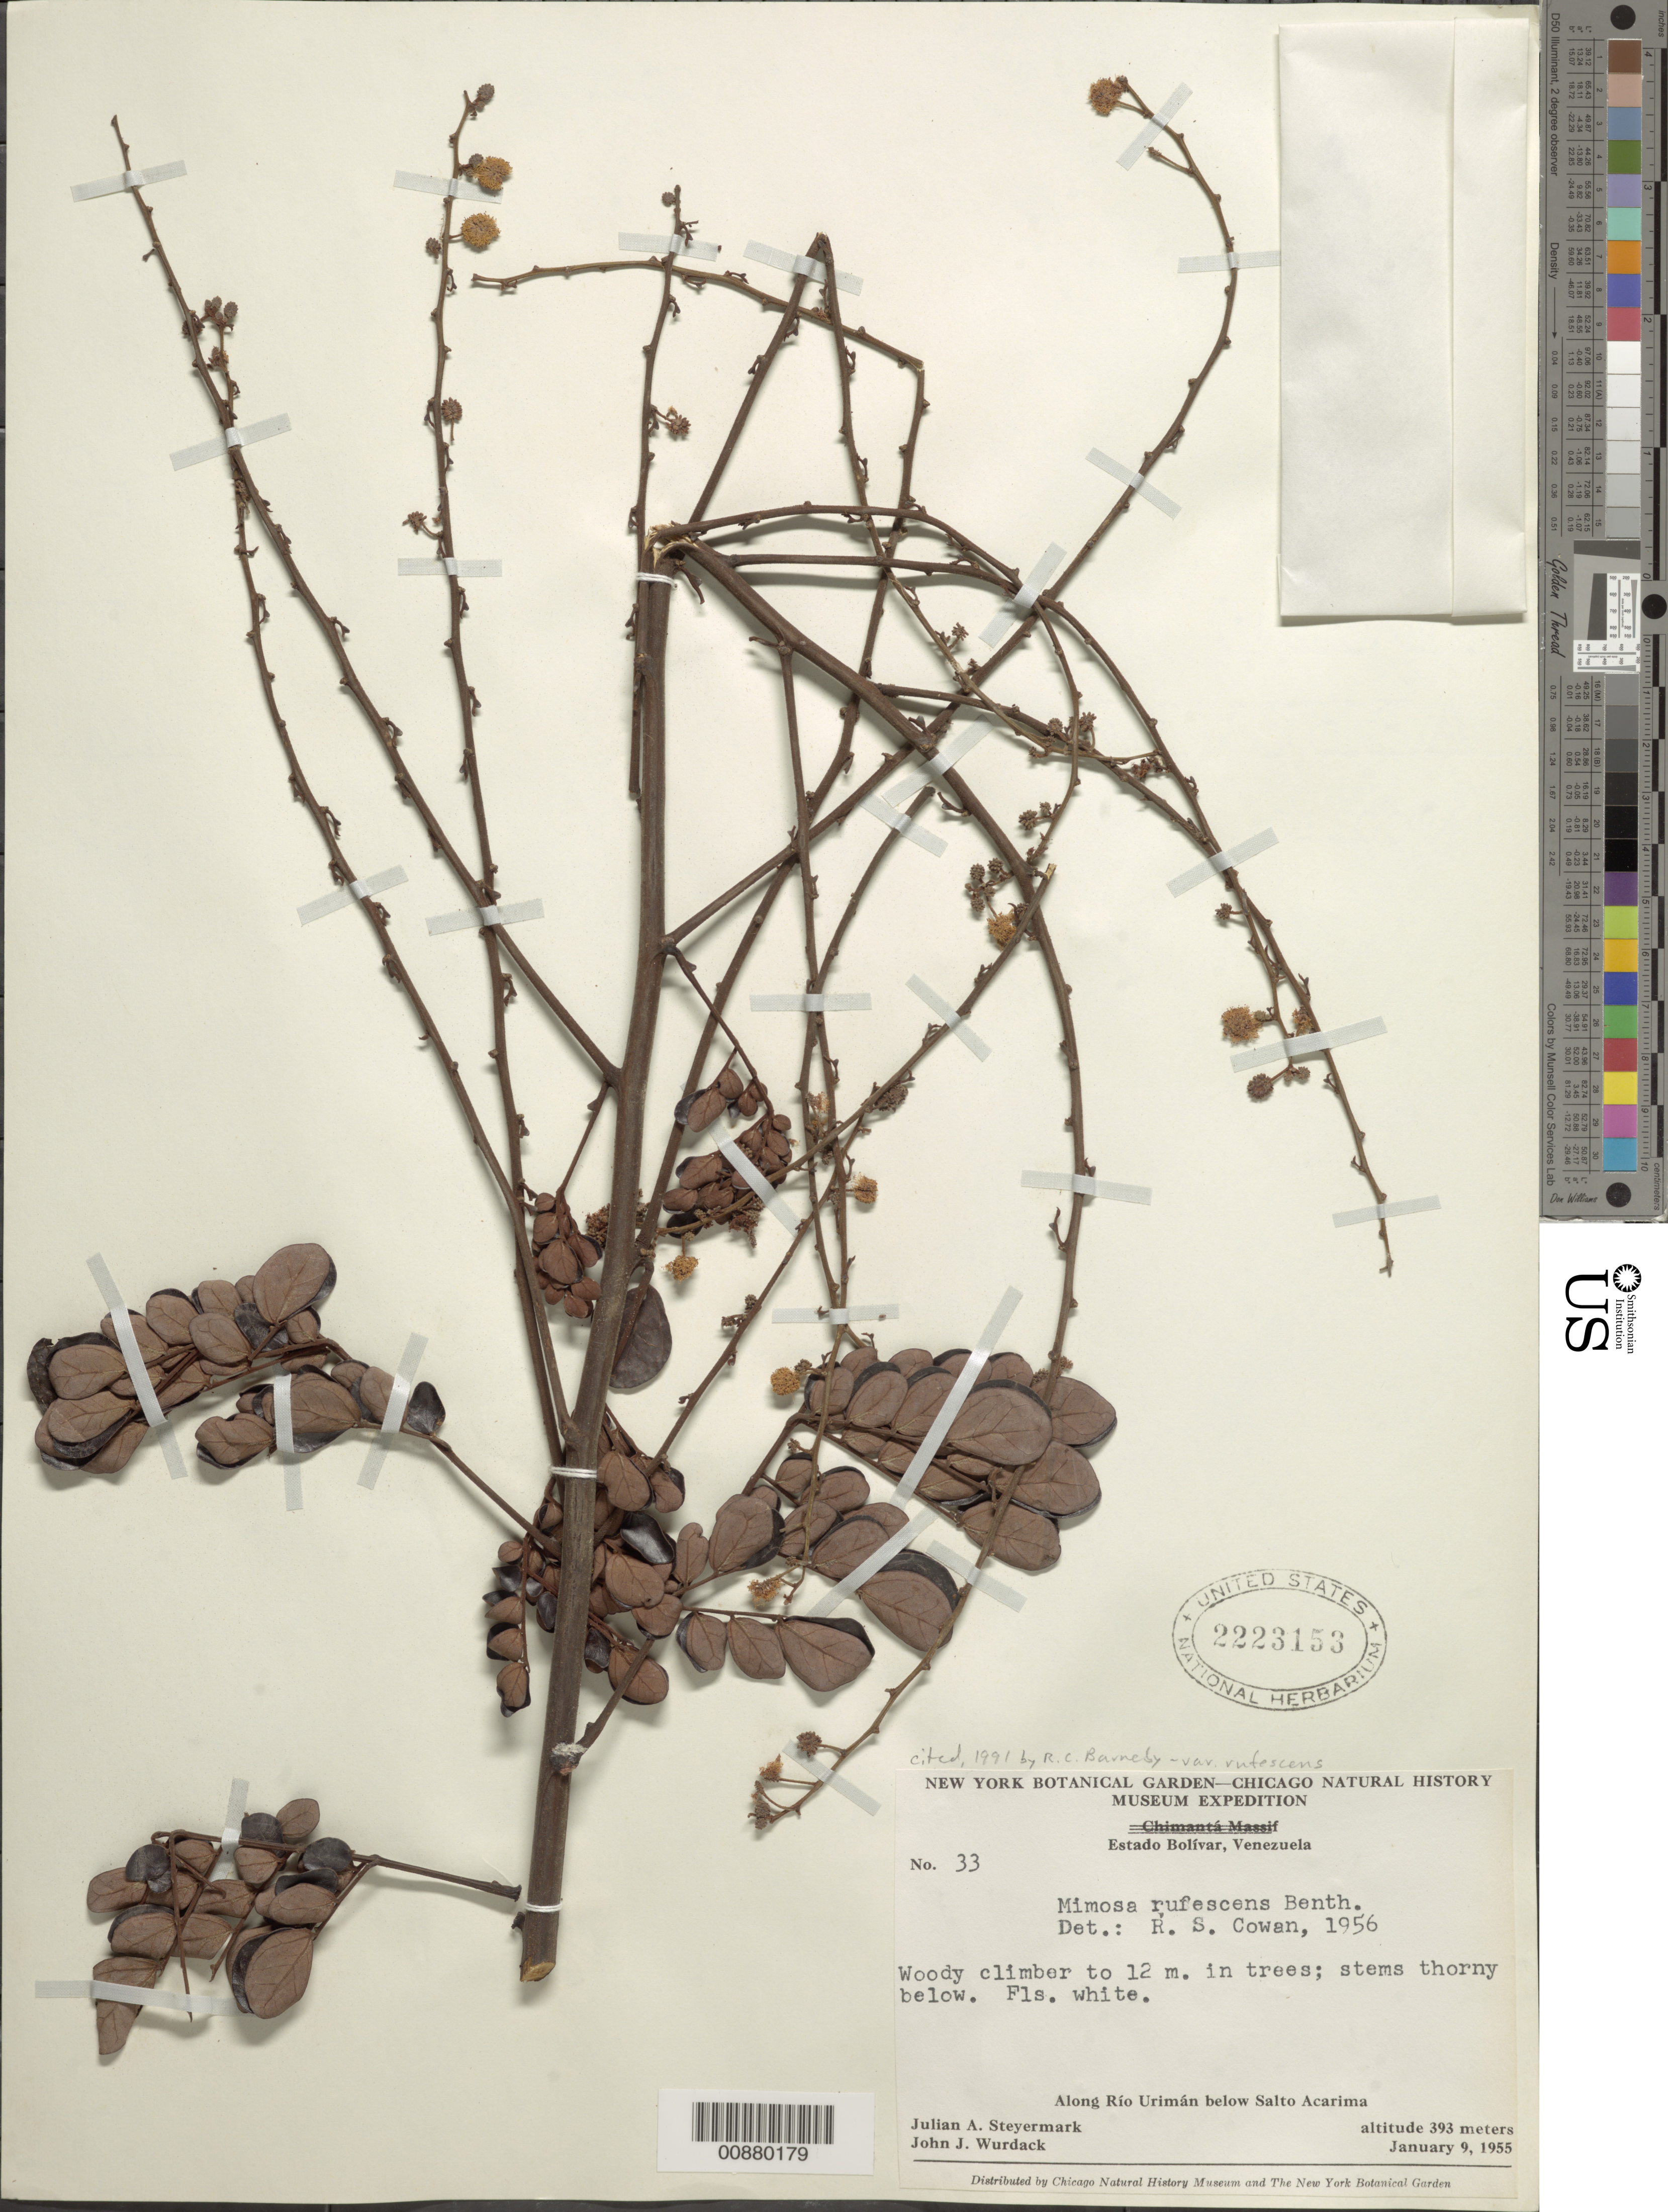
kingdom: Plantae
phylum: Tracheophyta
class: Magnoliopsida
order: Fabales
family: Fabaceae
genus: Mimosa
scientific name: Mimosa rufescens var. rufescens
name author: Benth.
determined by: Cowan, R. S.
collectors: J. Steyermark & J. J. Wurdack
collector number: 55 33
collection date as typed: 9-Jan-55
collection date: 1955-01-09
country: Venezuela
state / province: Bolívar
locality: Río Urimán, below Salto Acarima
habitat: To 12 m in trees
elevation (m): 393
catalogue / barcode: US 2223153